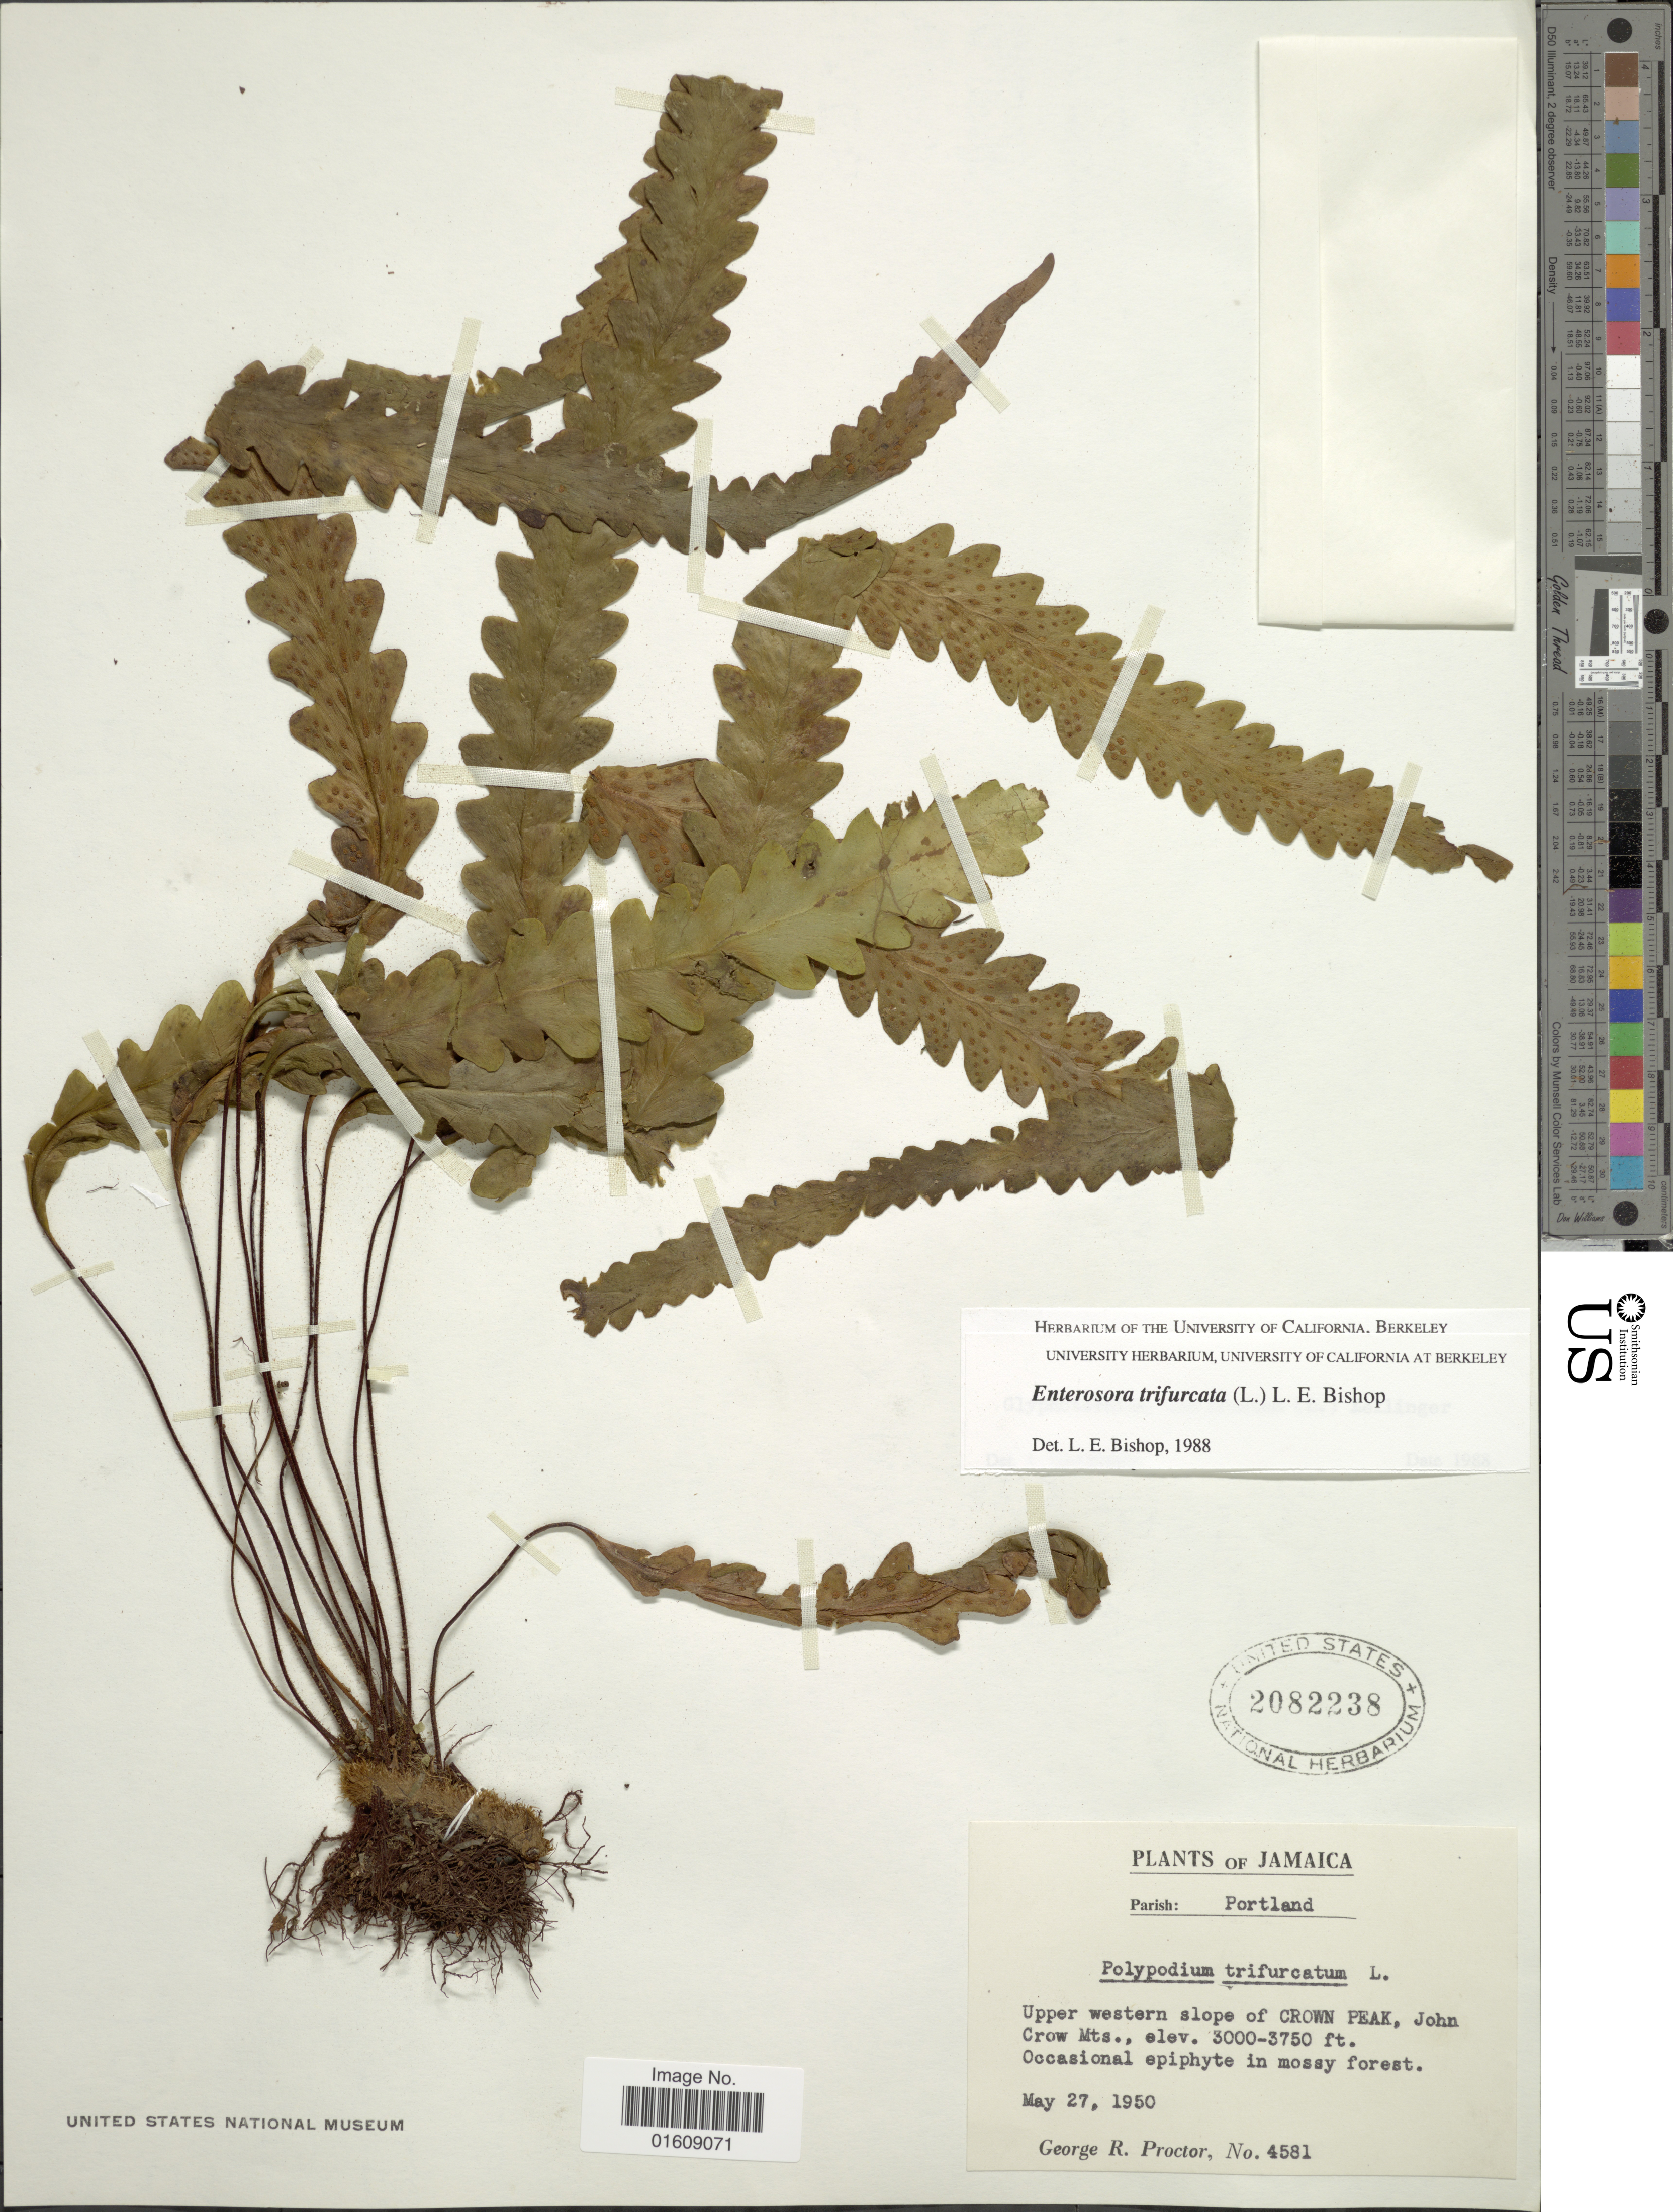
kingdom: Plantae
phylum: Tracheophyta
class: Polypodiopsida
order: Polypodiales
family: Polypodiaceae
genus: Enterosora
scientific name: Enterosora trifurcata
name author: (L.) L.E. Bishop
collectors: G. R. Proctor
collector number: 4581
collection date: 1950-05-27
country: Jamaica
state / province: Portland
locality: Jamaica, Parish: Portland, Upper western slope of Crown Peak, John Crow Mts.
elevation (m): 914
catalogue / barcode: US 2082238